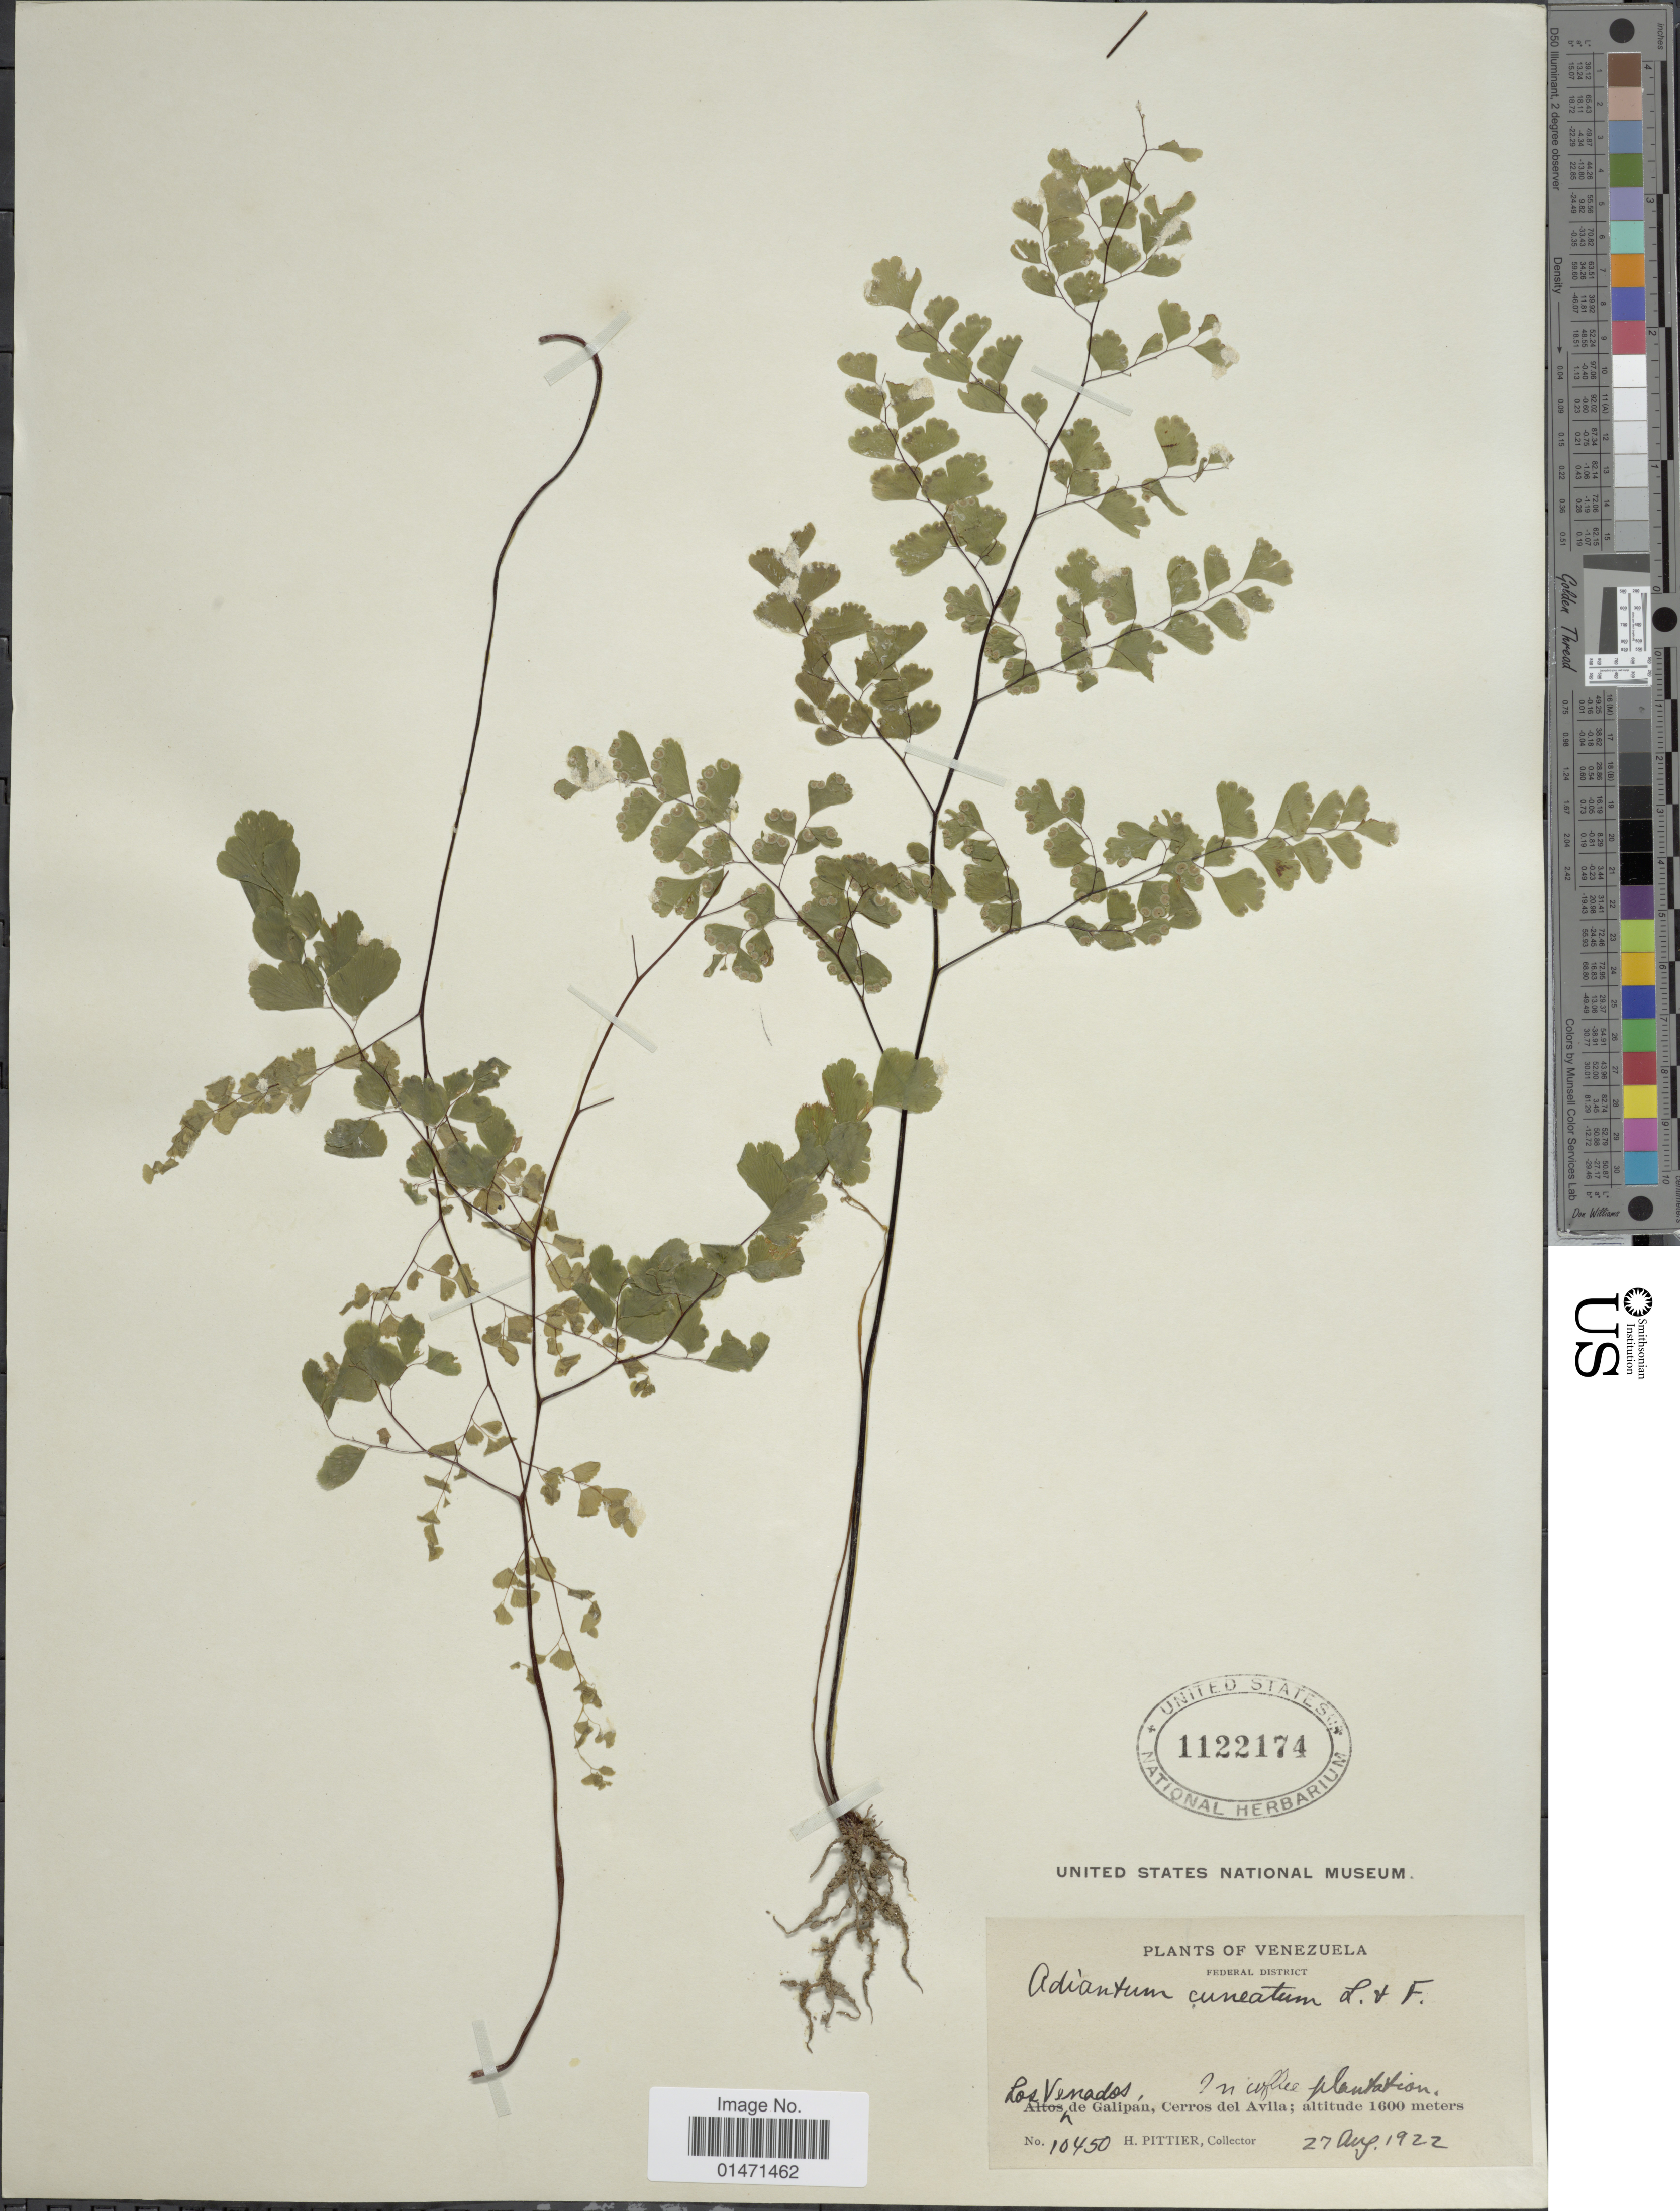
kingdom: Plantae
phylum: Tracheophyta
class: Polypodiopsida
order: Polypodiales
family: Pteridaceae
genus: Adiantum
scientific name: Adiantum raddianum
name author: C. Presl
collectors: H. F. Pittier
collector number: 10450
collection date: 1922-08-27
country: Venezuela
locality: Federal District. Los Venados de Galipán, Cerros del Avila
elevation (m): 1600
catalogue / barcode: US 1122174